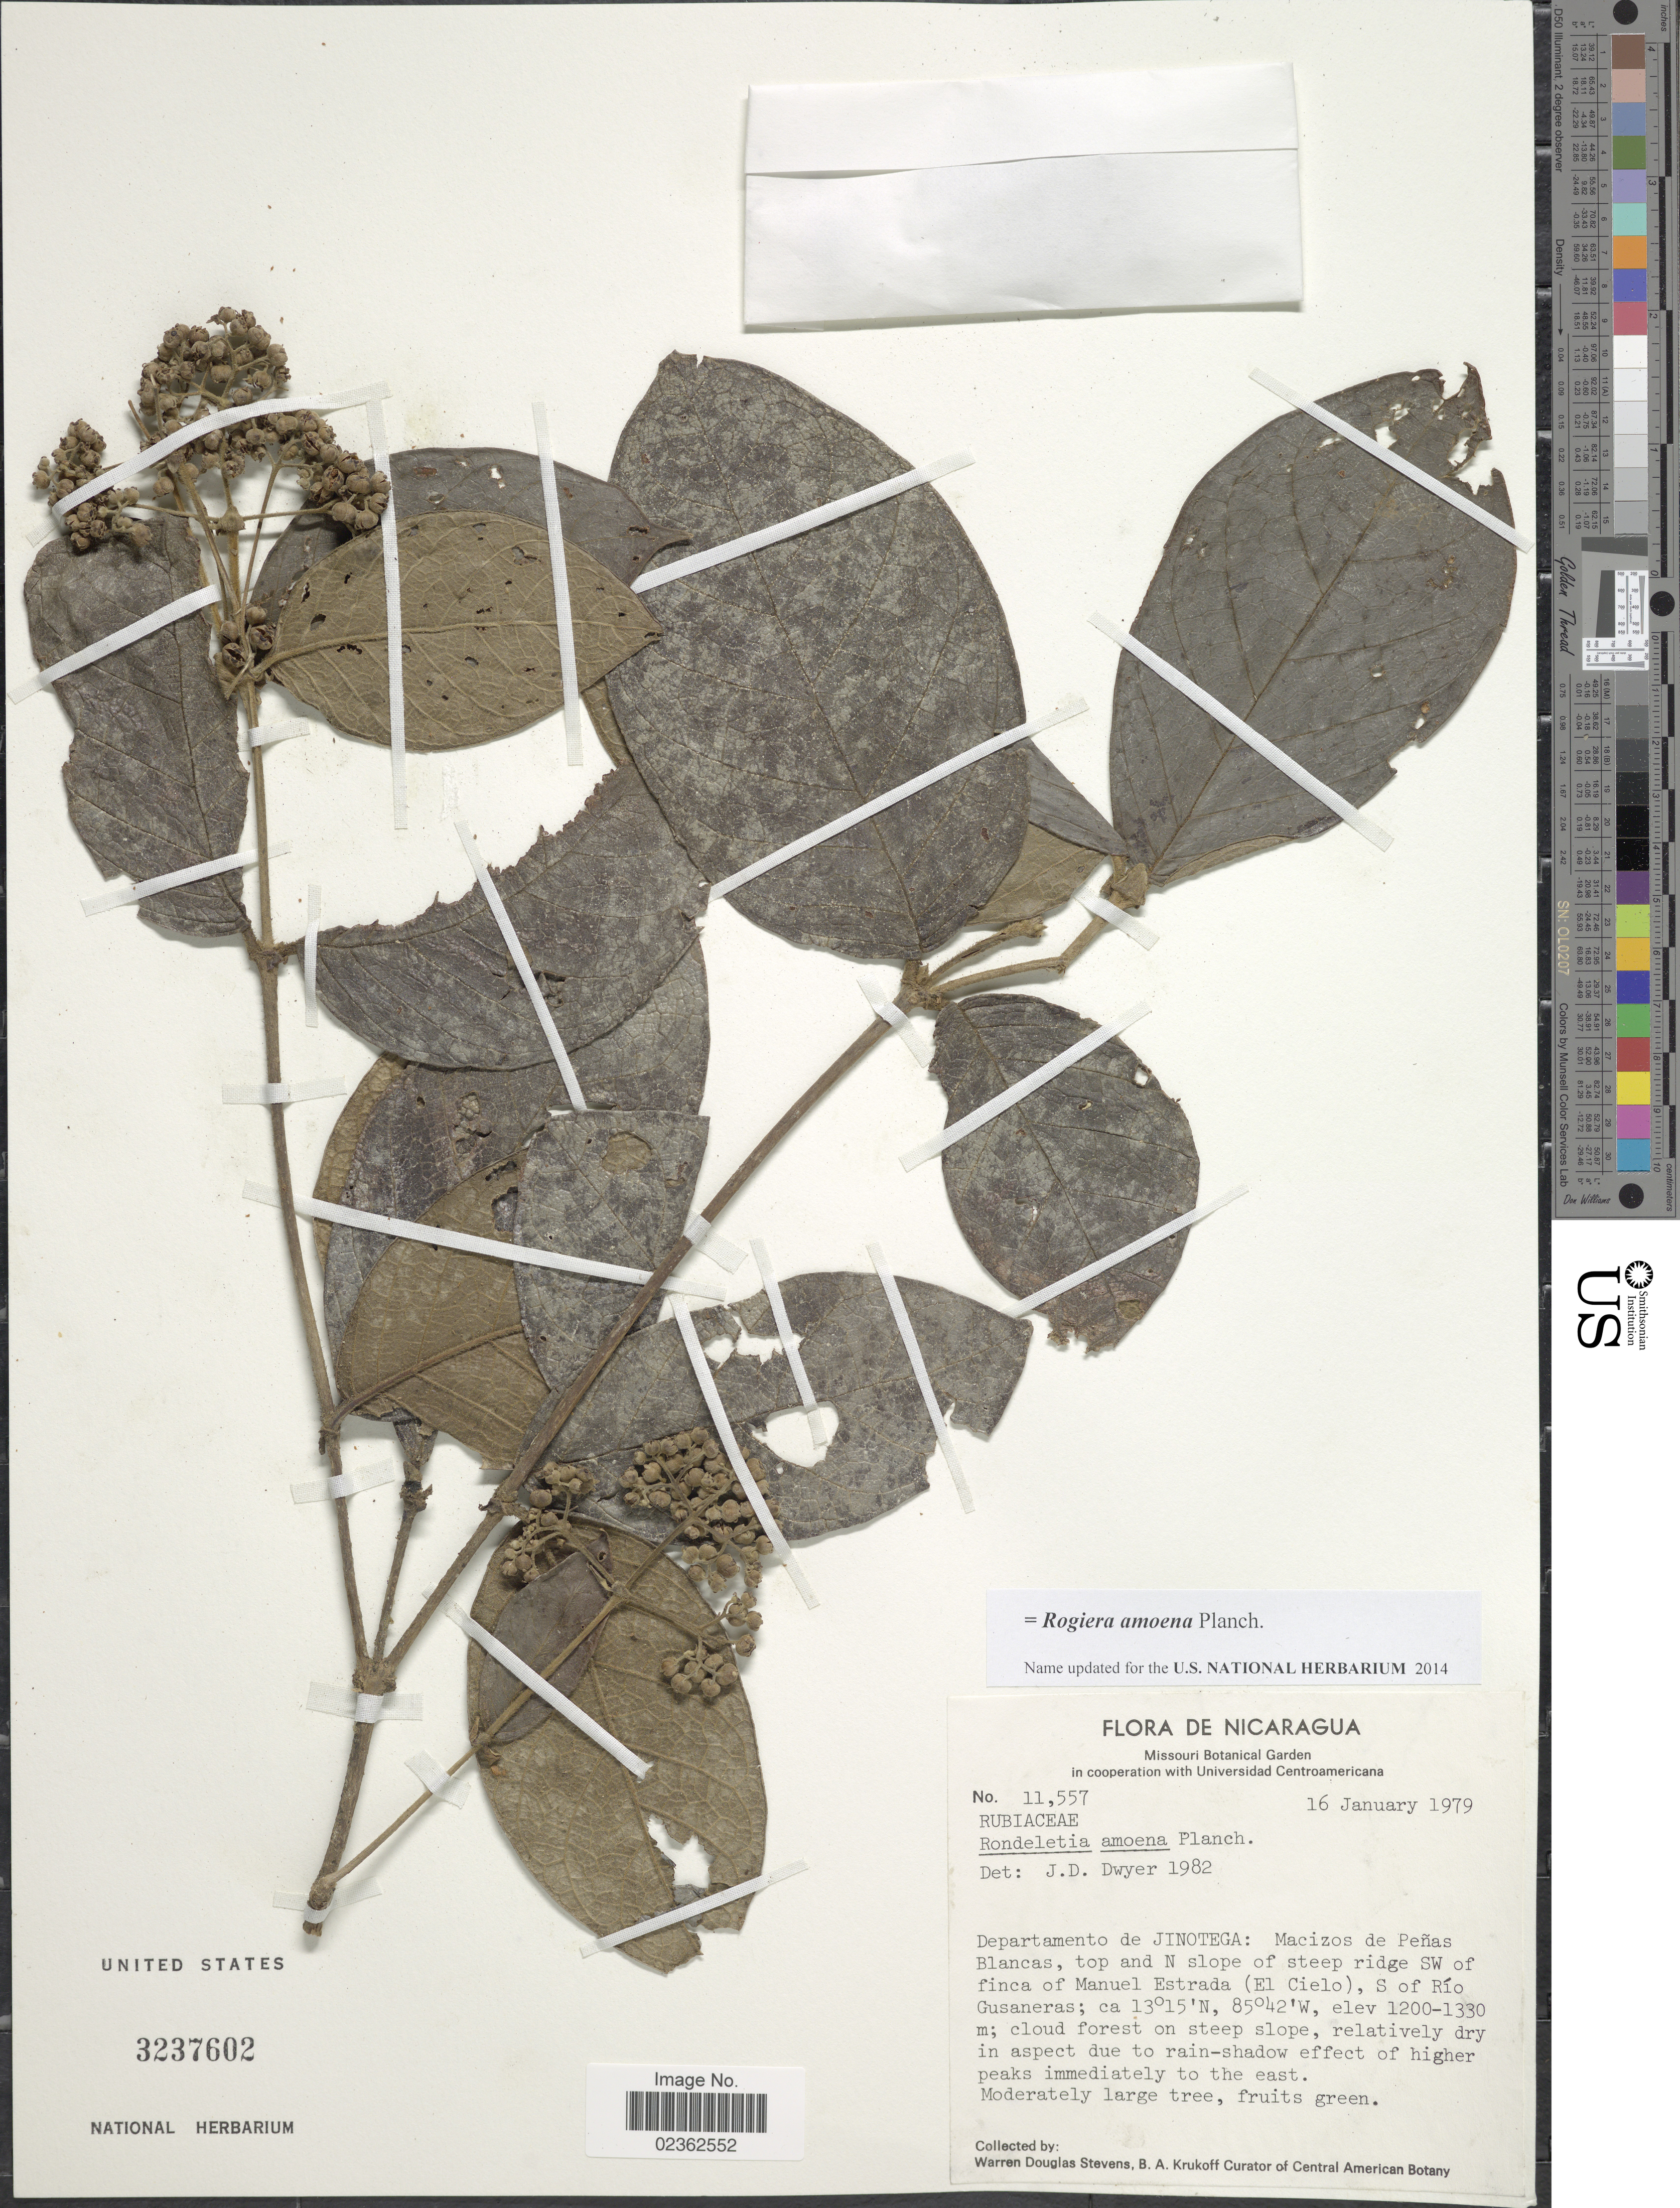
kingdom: Plantae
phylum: Tracheophyta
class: Magnoliopsida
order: Gentianales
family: Rubiaceae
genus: Rogiera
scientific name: Rogiera amoena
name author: Planch.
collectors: W. D. Stevens & B. A. Krukoff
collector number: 11557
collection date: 1979-01-16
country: Nicaragua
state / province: Jinotega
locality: Macizos de Penas Blancas, top and N slope of steep ridge SW of finca of Manuel Estrada (El Cielo), S of Rio Gusaneras, cloud forest on steep slope.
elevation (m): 1200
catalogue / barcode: US 3237602